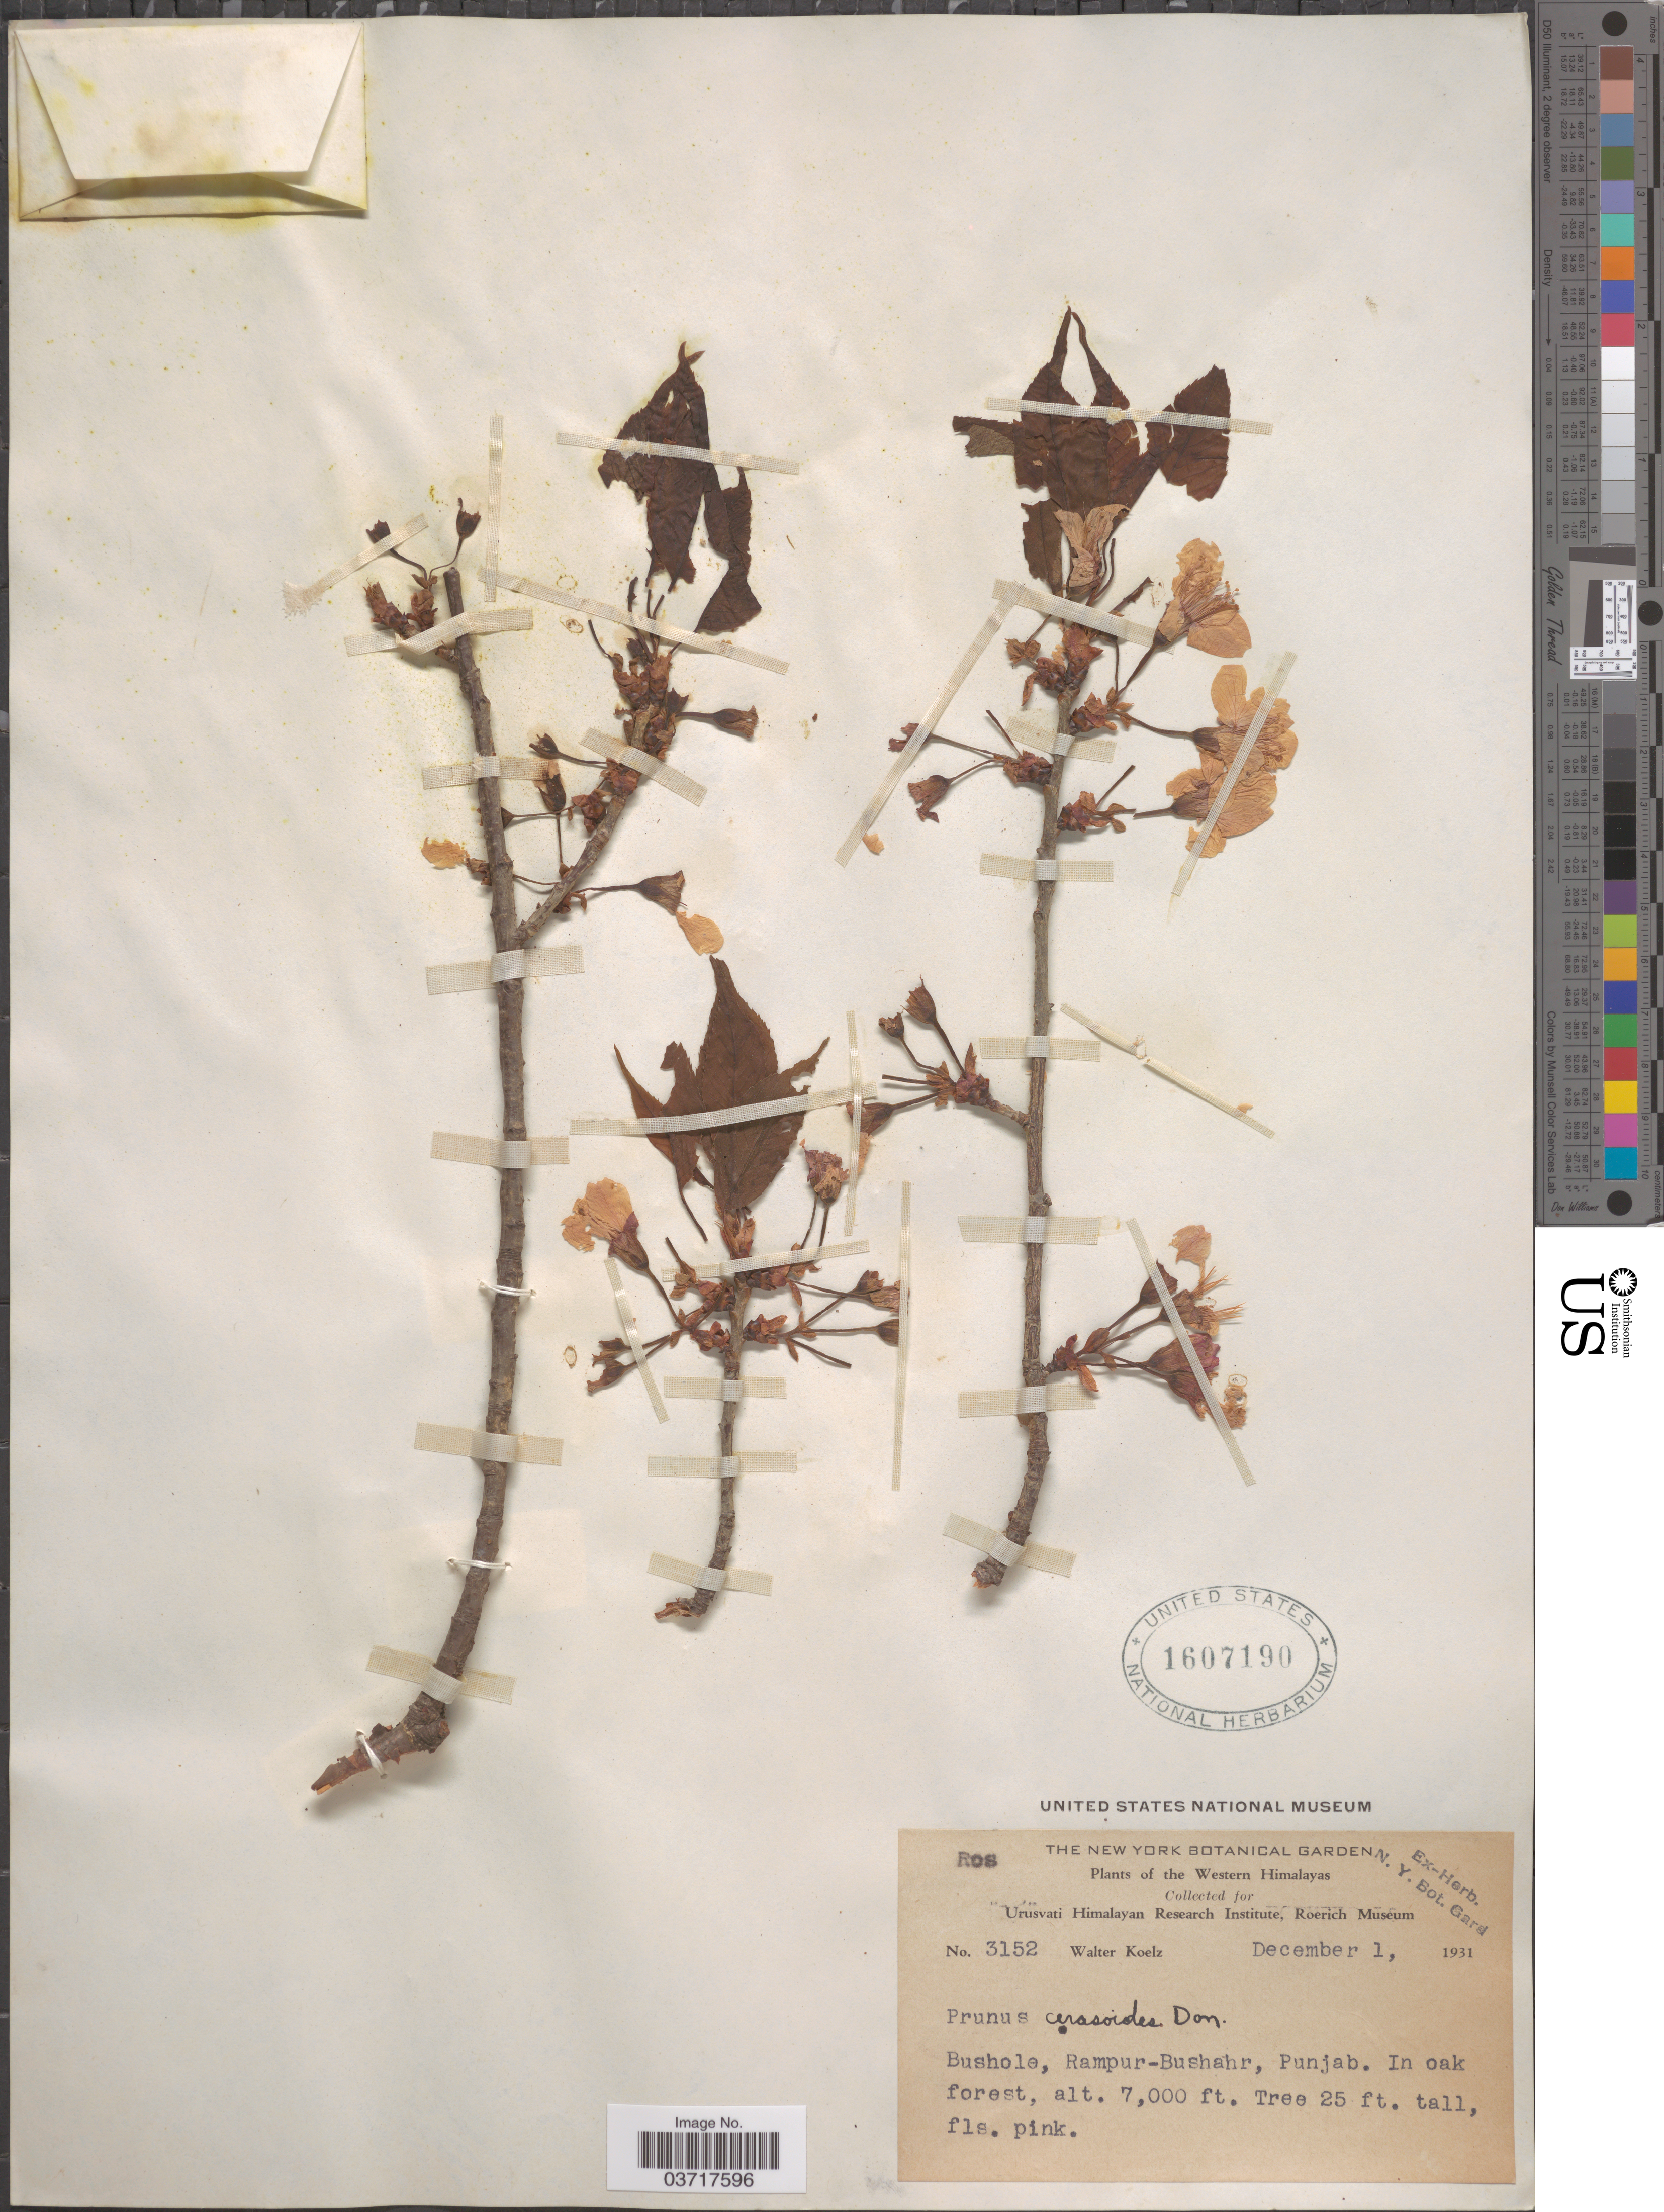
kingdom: Plantae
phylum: Tracheophyta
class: Magnoliopsida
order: Rosales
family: Rosaceae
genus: Prunus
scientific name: Prunus cerasoides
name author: Buch.-Ham. ex D. Don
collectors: W. N. Koelz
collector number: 3152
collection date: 1931-12-01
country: India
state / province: Punjab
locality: Western Himalaya. Bushole, Rampur-Bushahr.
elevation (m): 2134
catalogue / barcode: US 1607190